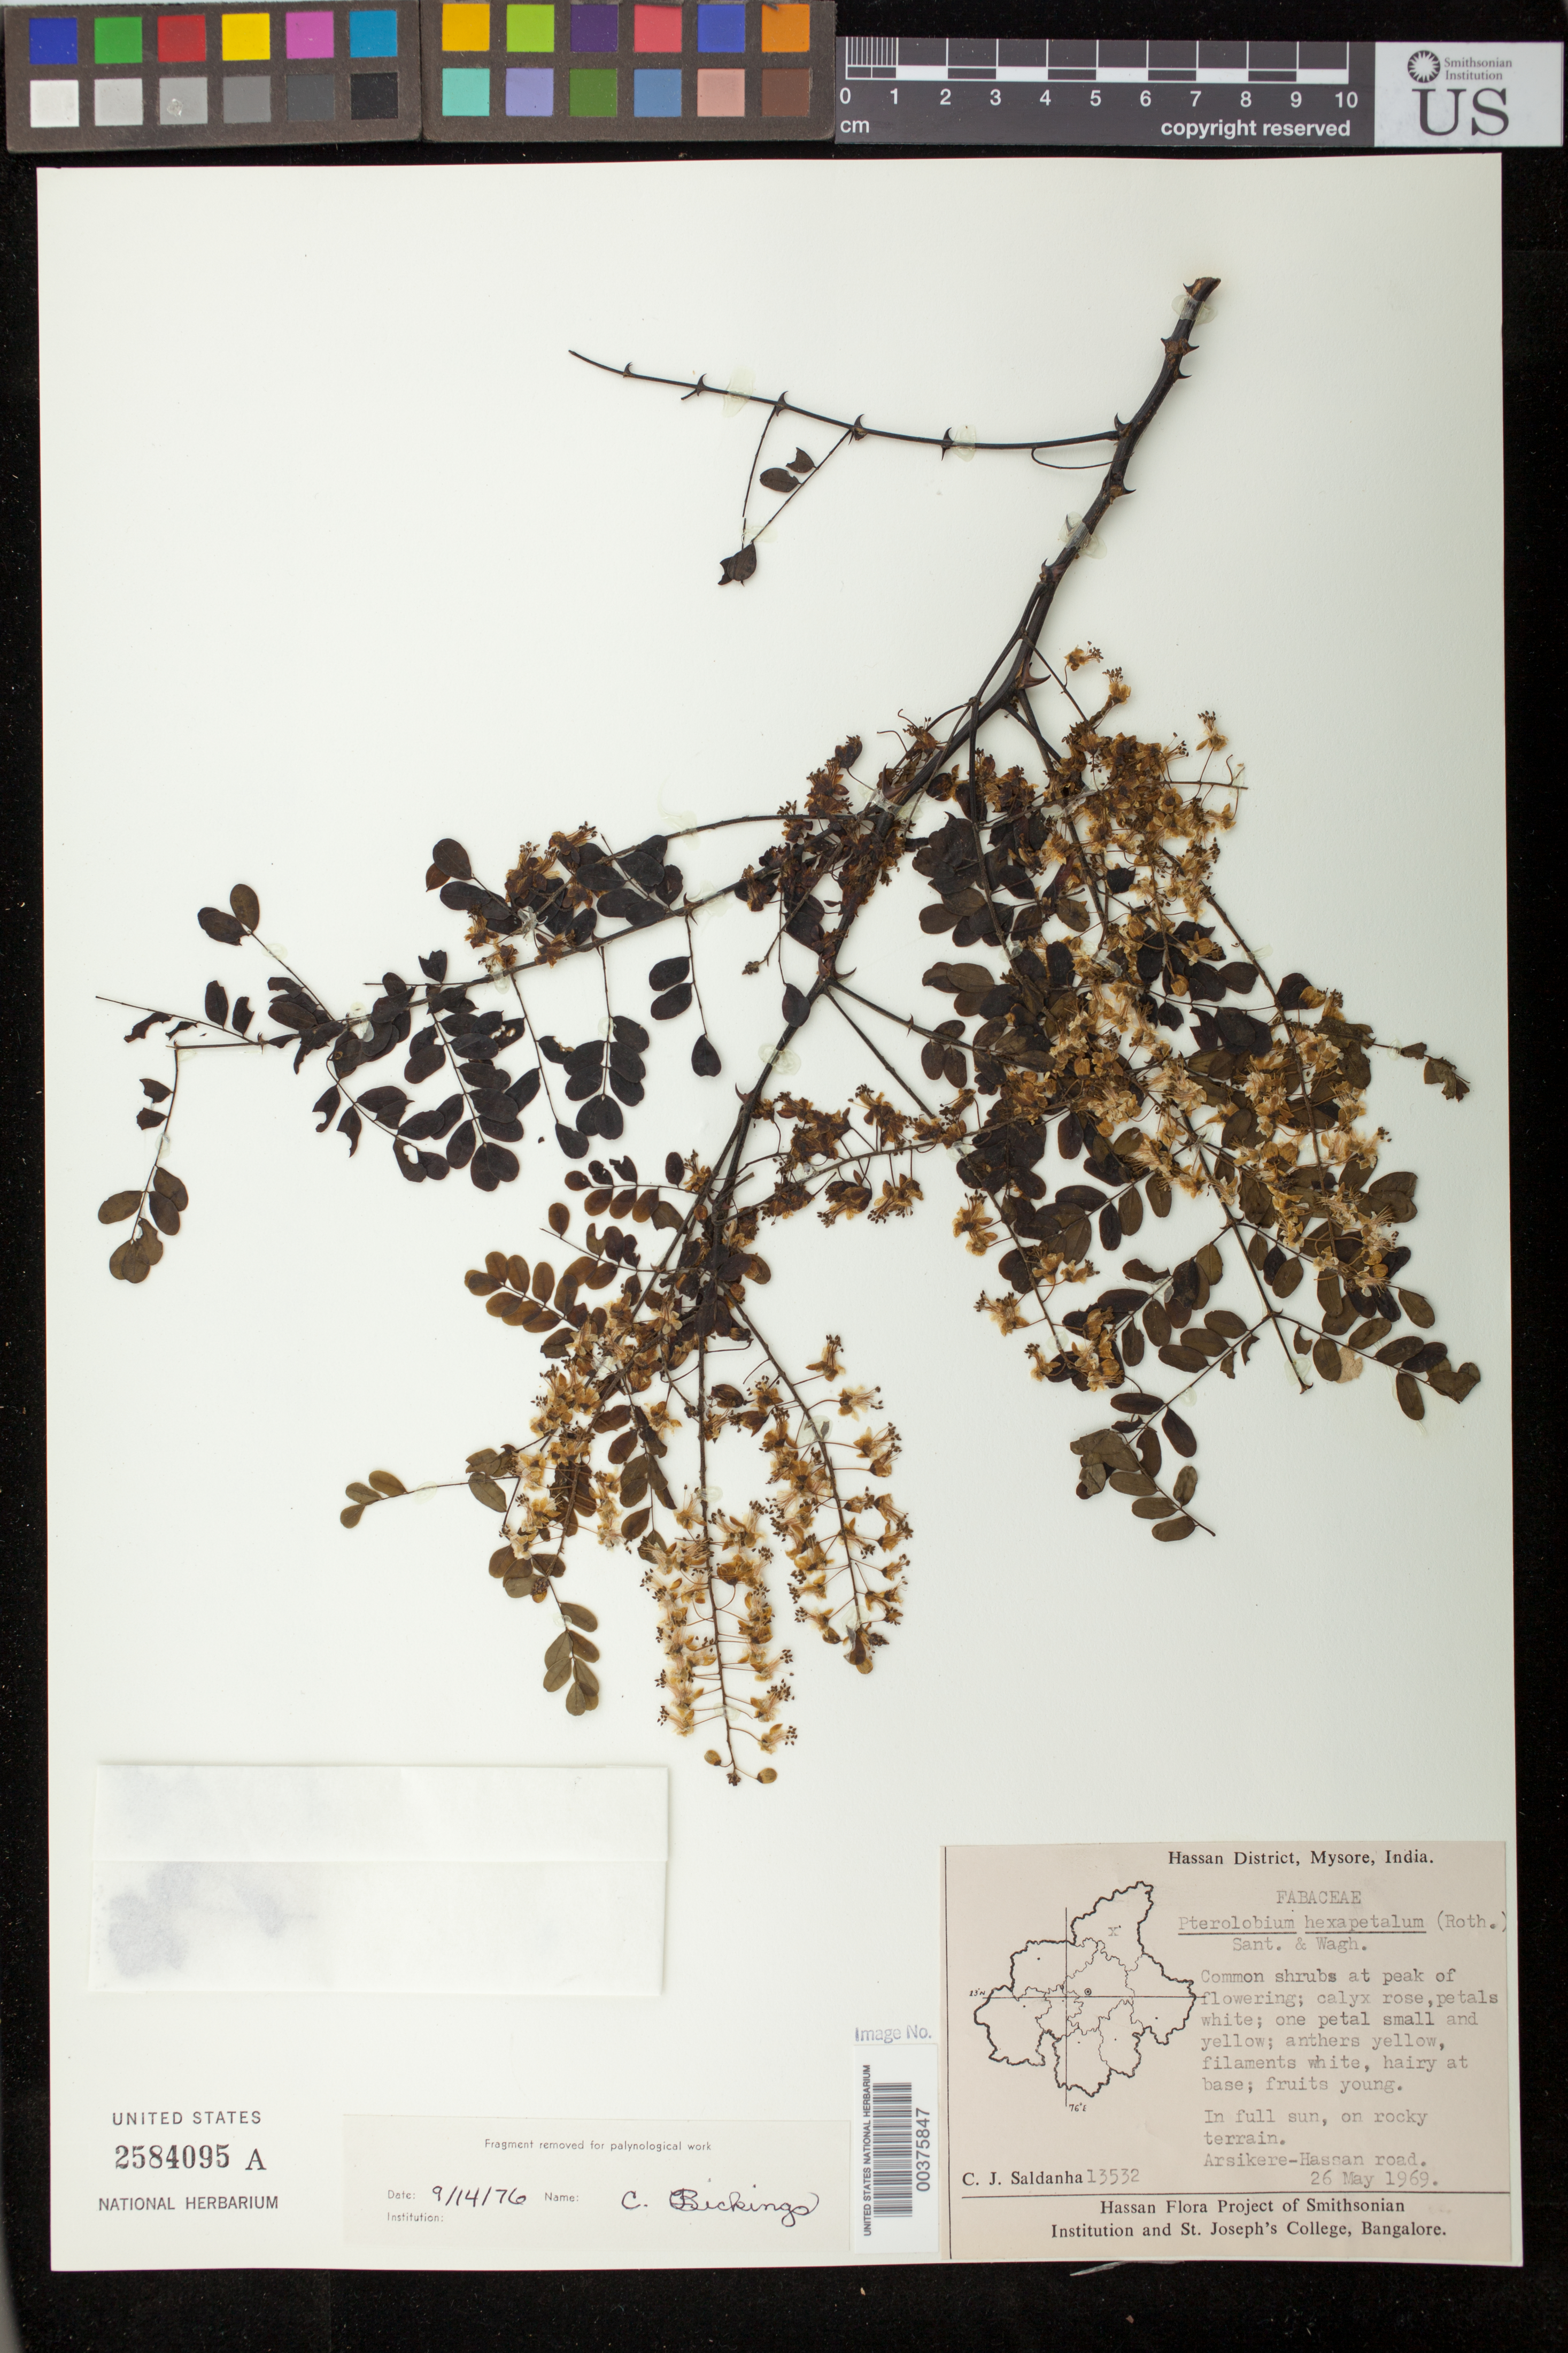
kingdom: Plantae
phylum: Tracheophyta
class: Magnoliopsida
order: Fabales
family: Fabaceae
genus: Pterolobium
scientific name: Pterolobium hexapetalum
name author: (Roth) Santapau & Wagh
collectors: C. J. Saldanha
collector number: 13532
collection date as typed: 26 May 1969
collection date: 1969-05-26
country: India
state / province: Karnataka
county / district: Hassan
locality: Mysore; Arsikere-Hassan road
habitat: In full sun, on rocky terrian.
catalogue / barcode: US 2584095A